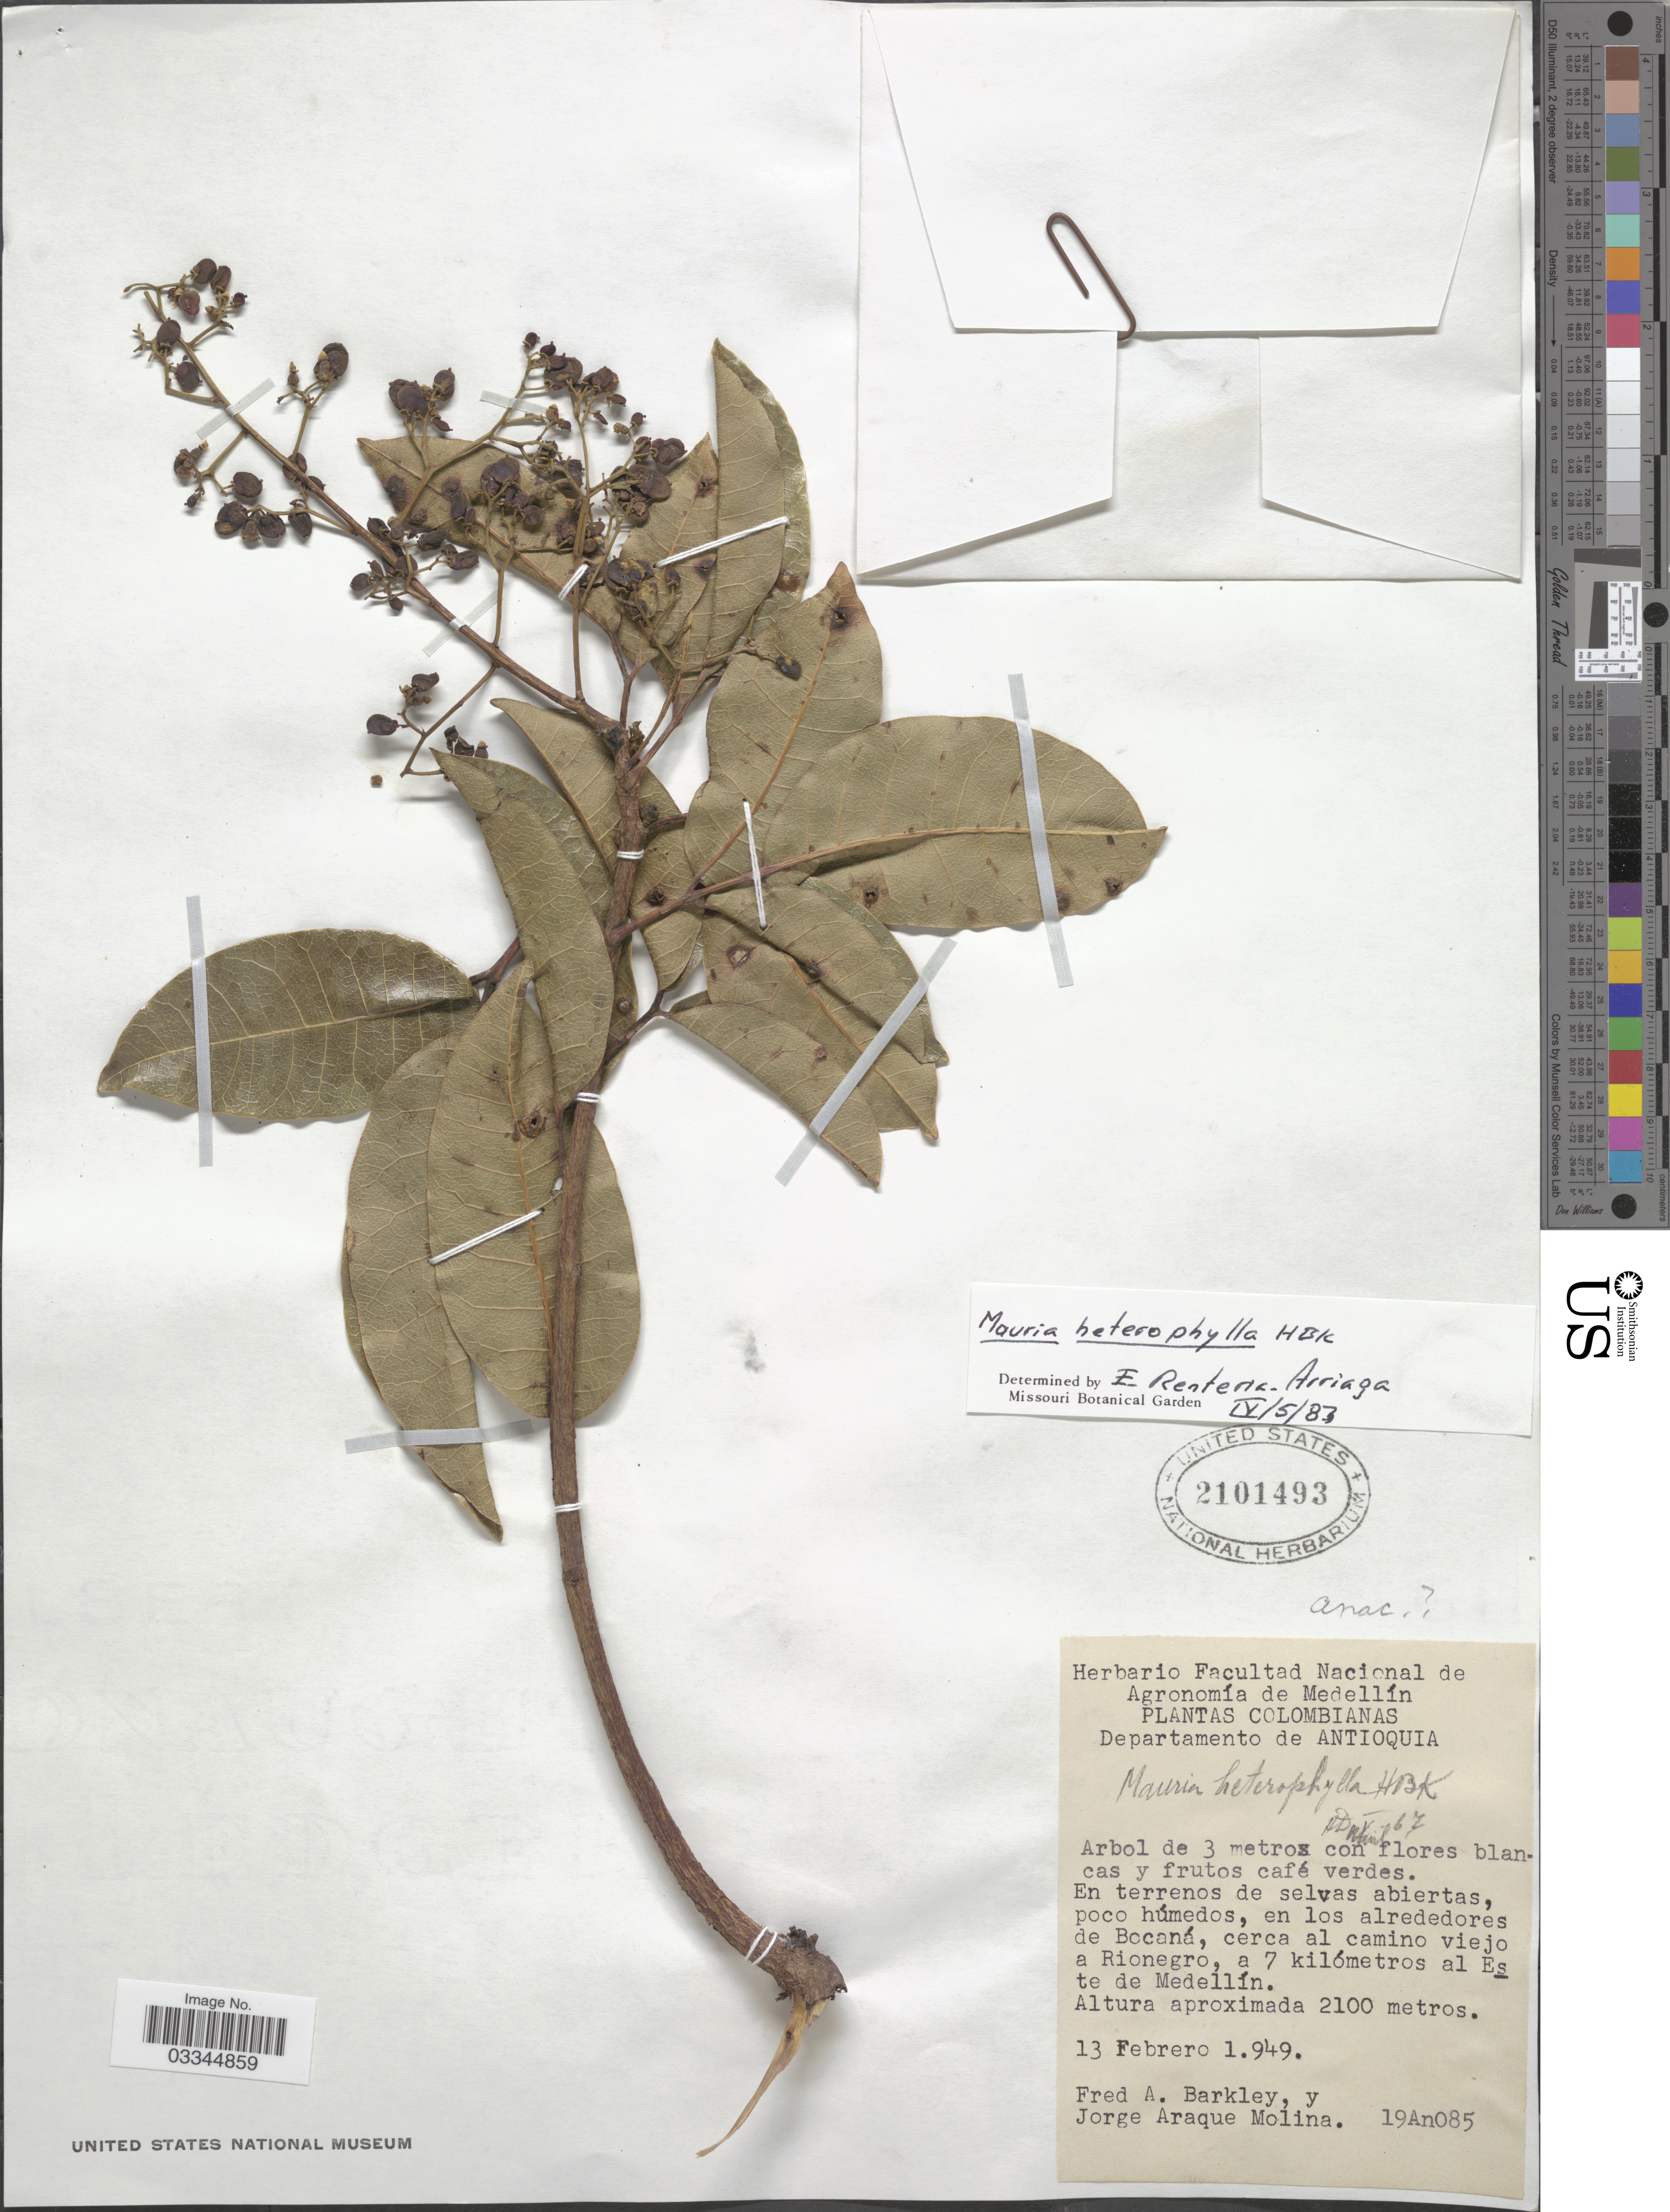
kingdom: Plantae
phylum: Tracheophyta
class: Magnoliopsida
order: Sapindales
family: Anacardiaceae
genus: Mauria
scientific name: Mauria heterophylla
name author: Kunth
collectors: F. A. Barkley & J. Araque Molina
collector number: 19An085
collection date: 1949-02-13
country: Colombia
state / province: Antioquia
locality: Departamento de Antioquia. En los alrededores de Bocaná, cerca al camino vierjo a Rionegro, a 7 kilómetros al Este de Medellín.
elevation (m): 2100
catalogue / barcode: US 2101493